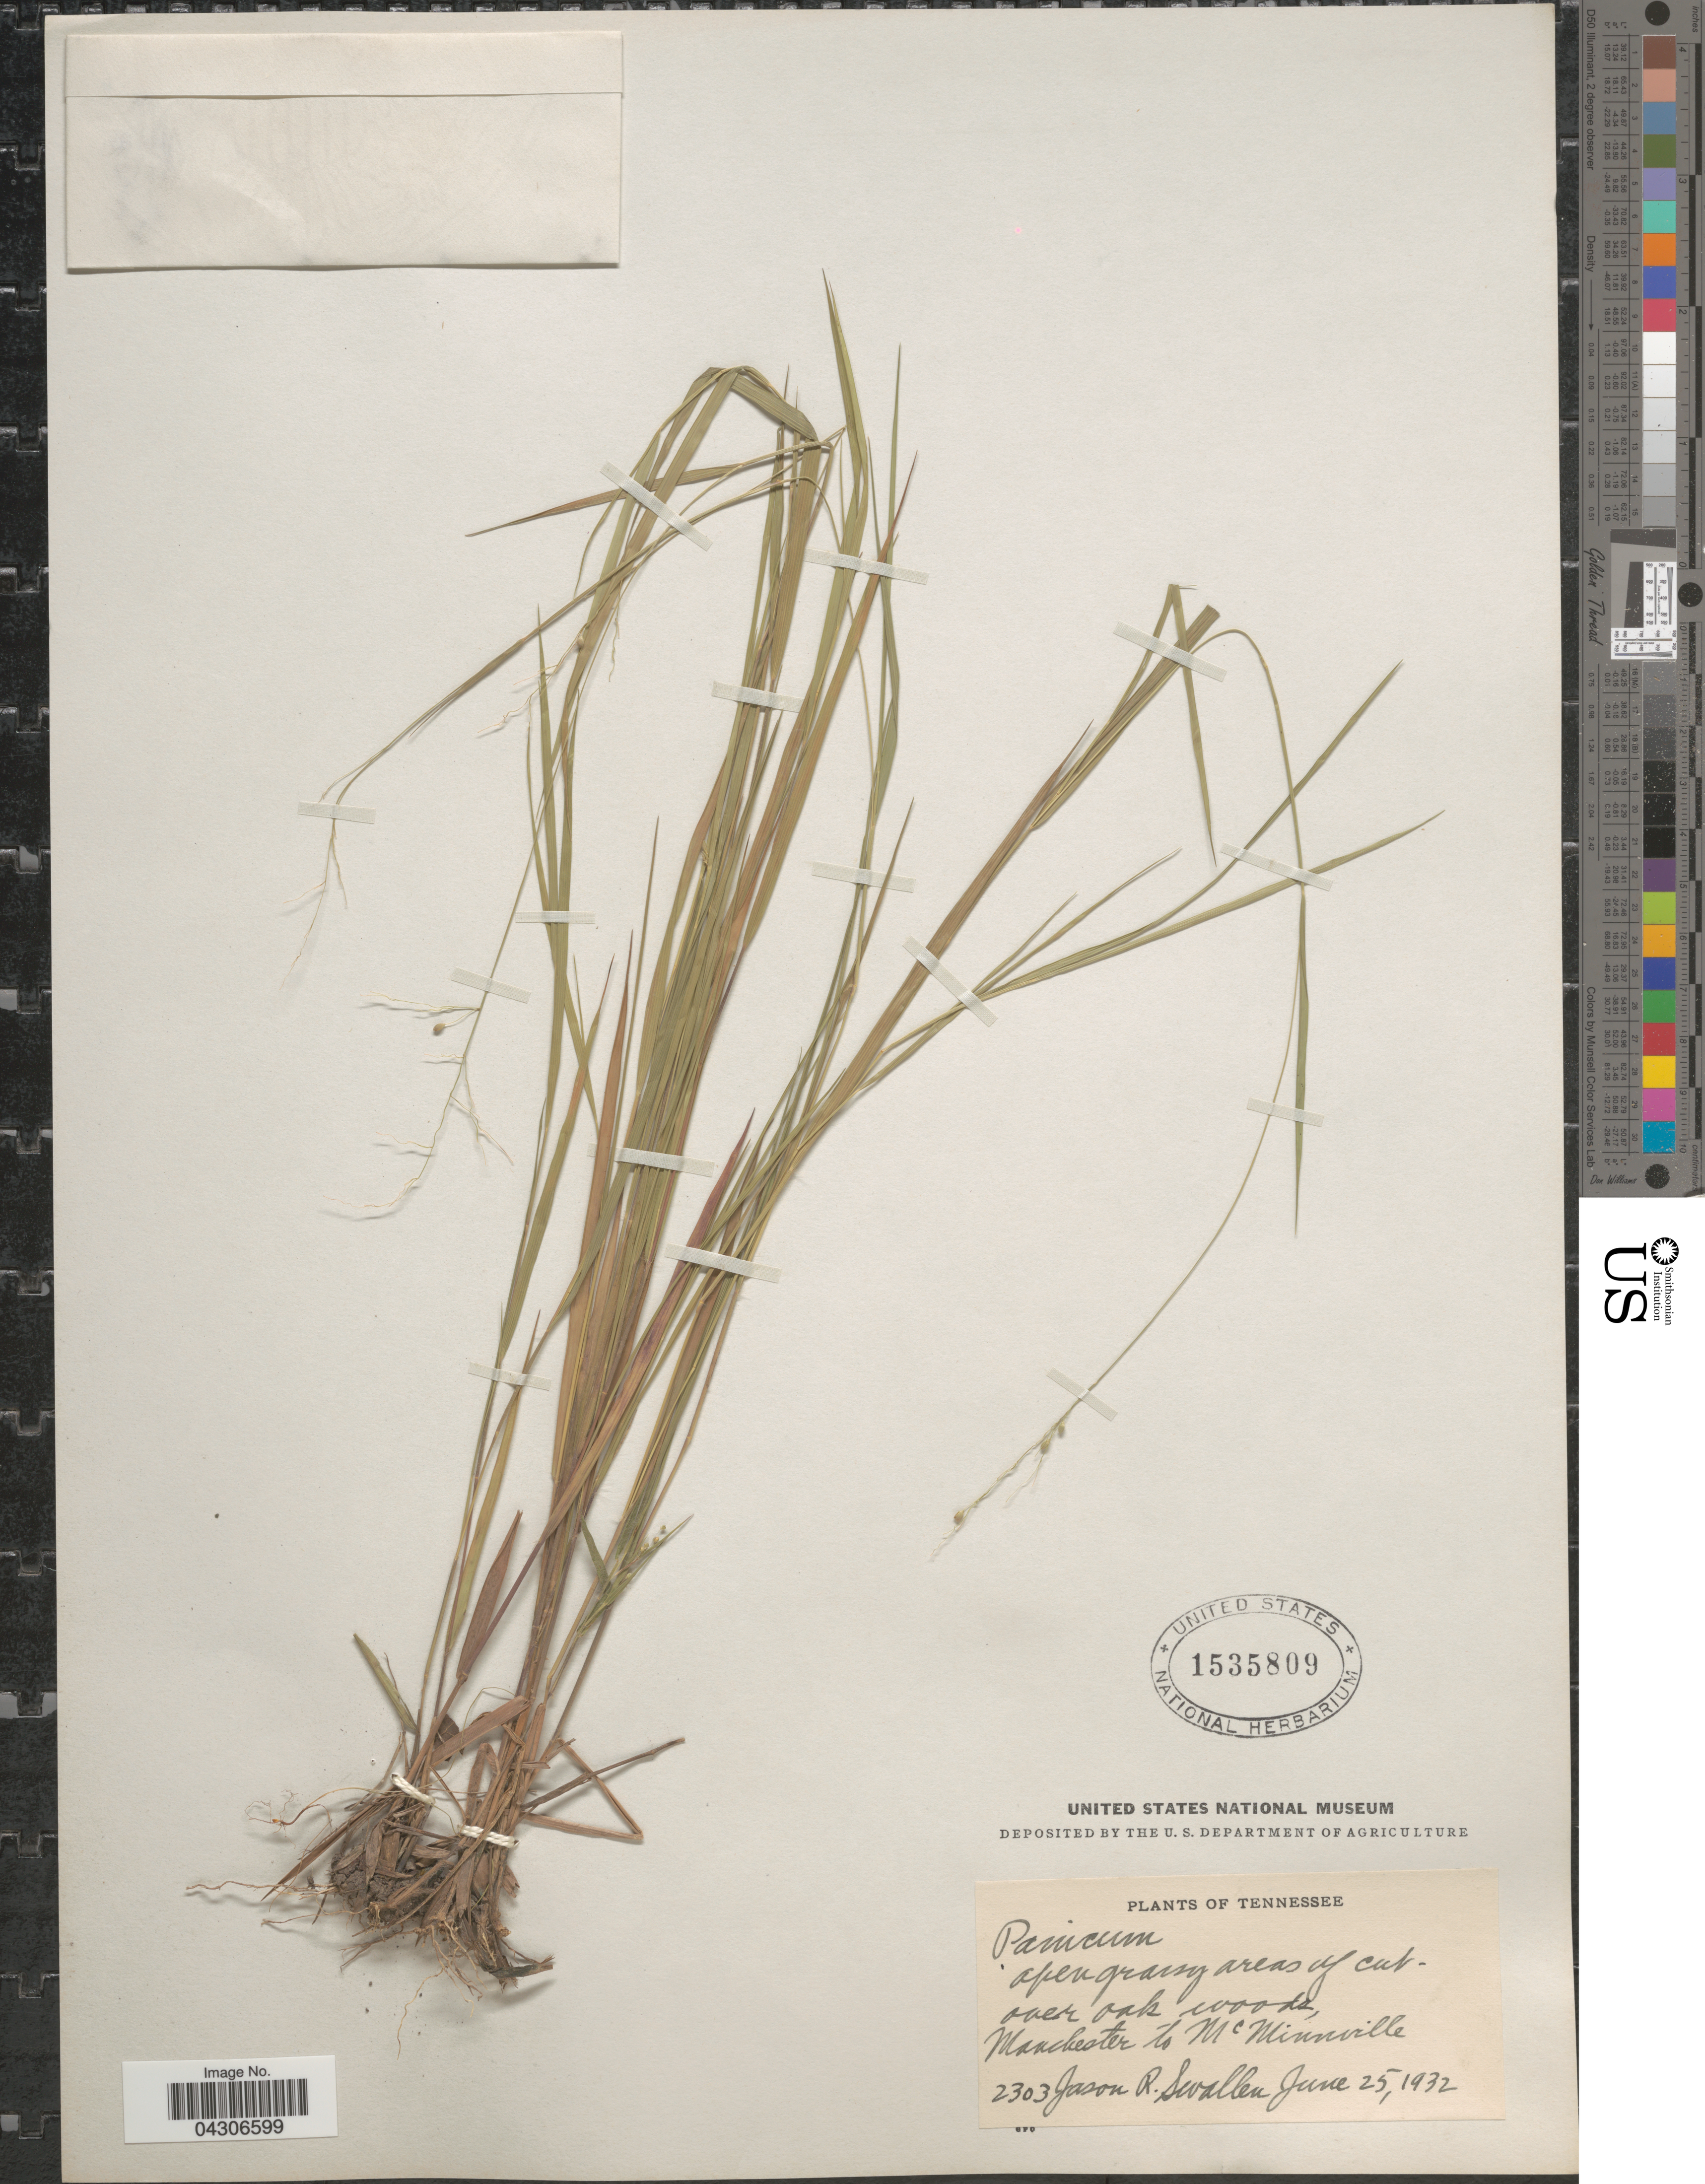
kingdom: Plantae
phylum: Tracheophyta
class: Liliopsida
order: Poales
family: Poaceae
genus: Dichanthelium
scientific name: Dichanthelium aciculare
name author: (Desv. ex Poir.) Gould & C.A. Clark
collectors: J. R. Swallen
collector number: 2303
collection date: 1932-06-25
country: United States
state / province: Tennessee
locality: Open grassy areas of cut-over oak woods, Manchester to McMinnville.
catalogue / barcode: US 1535809